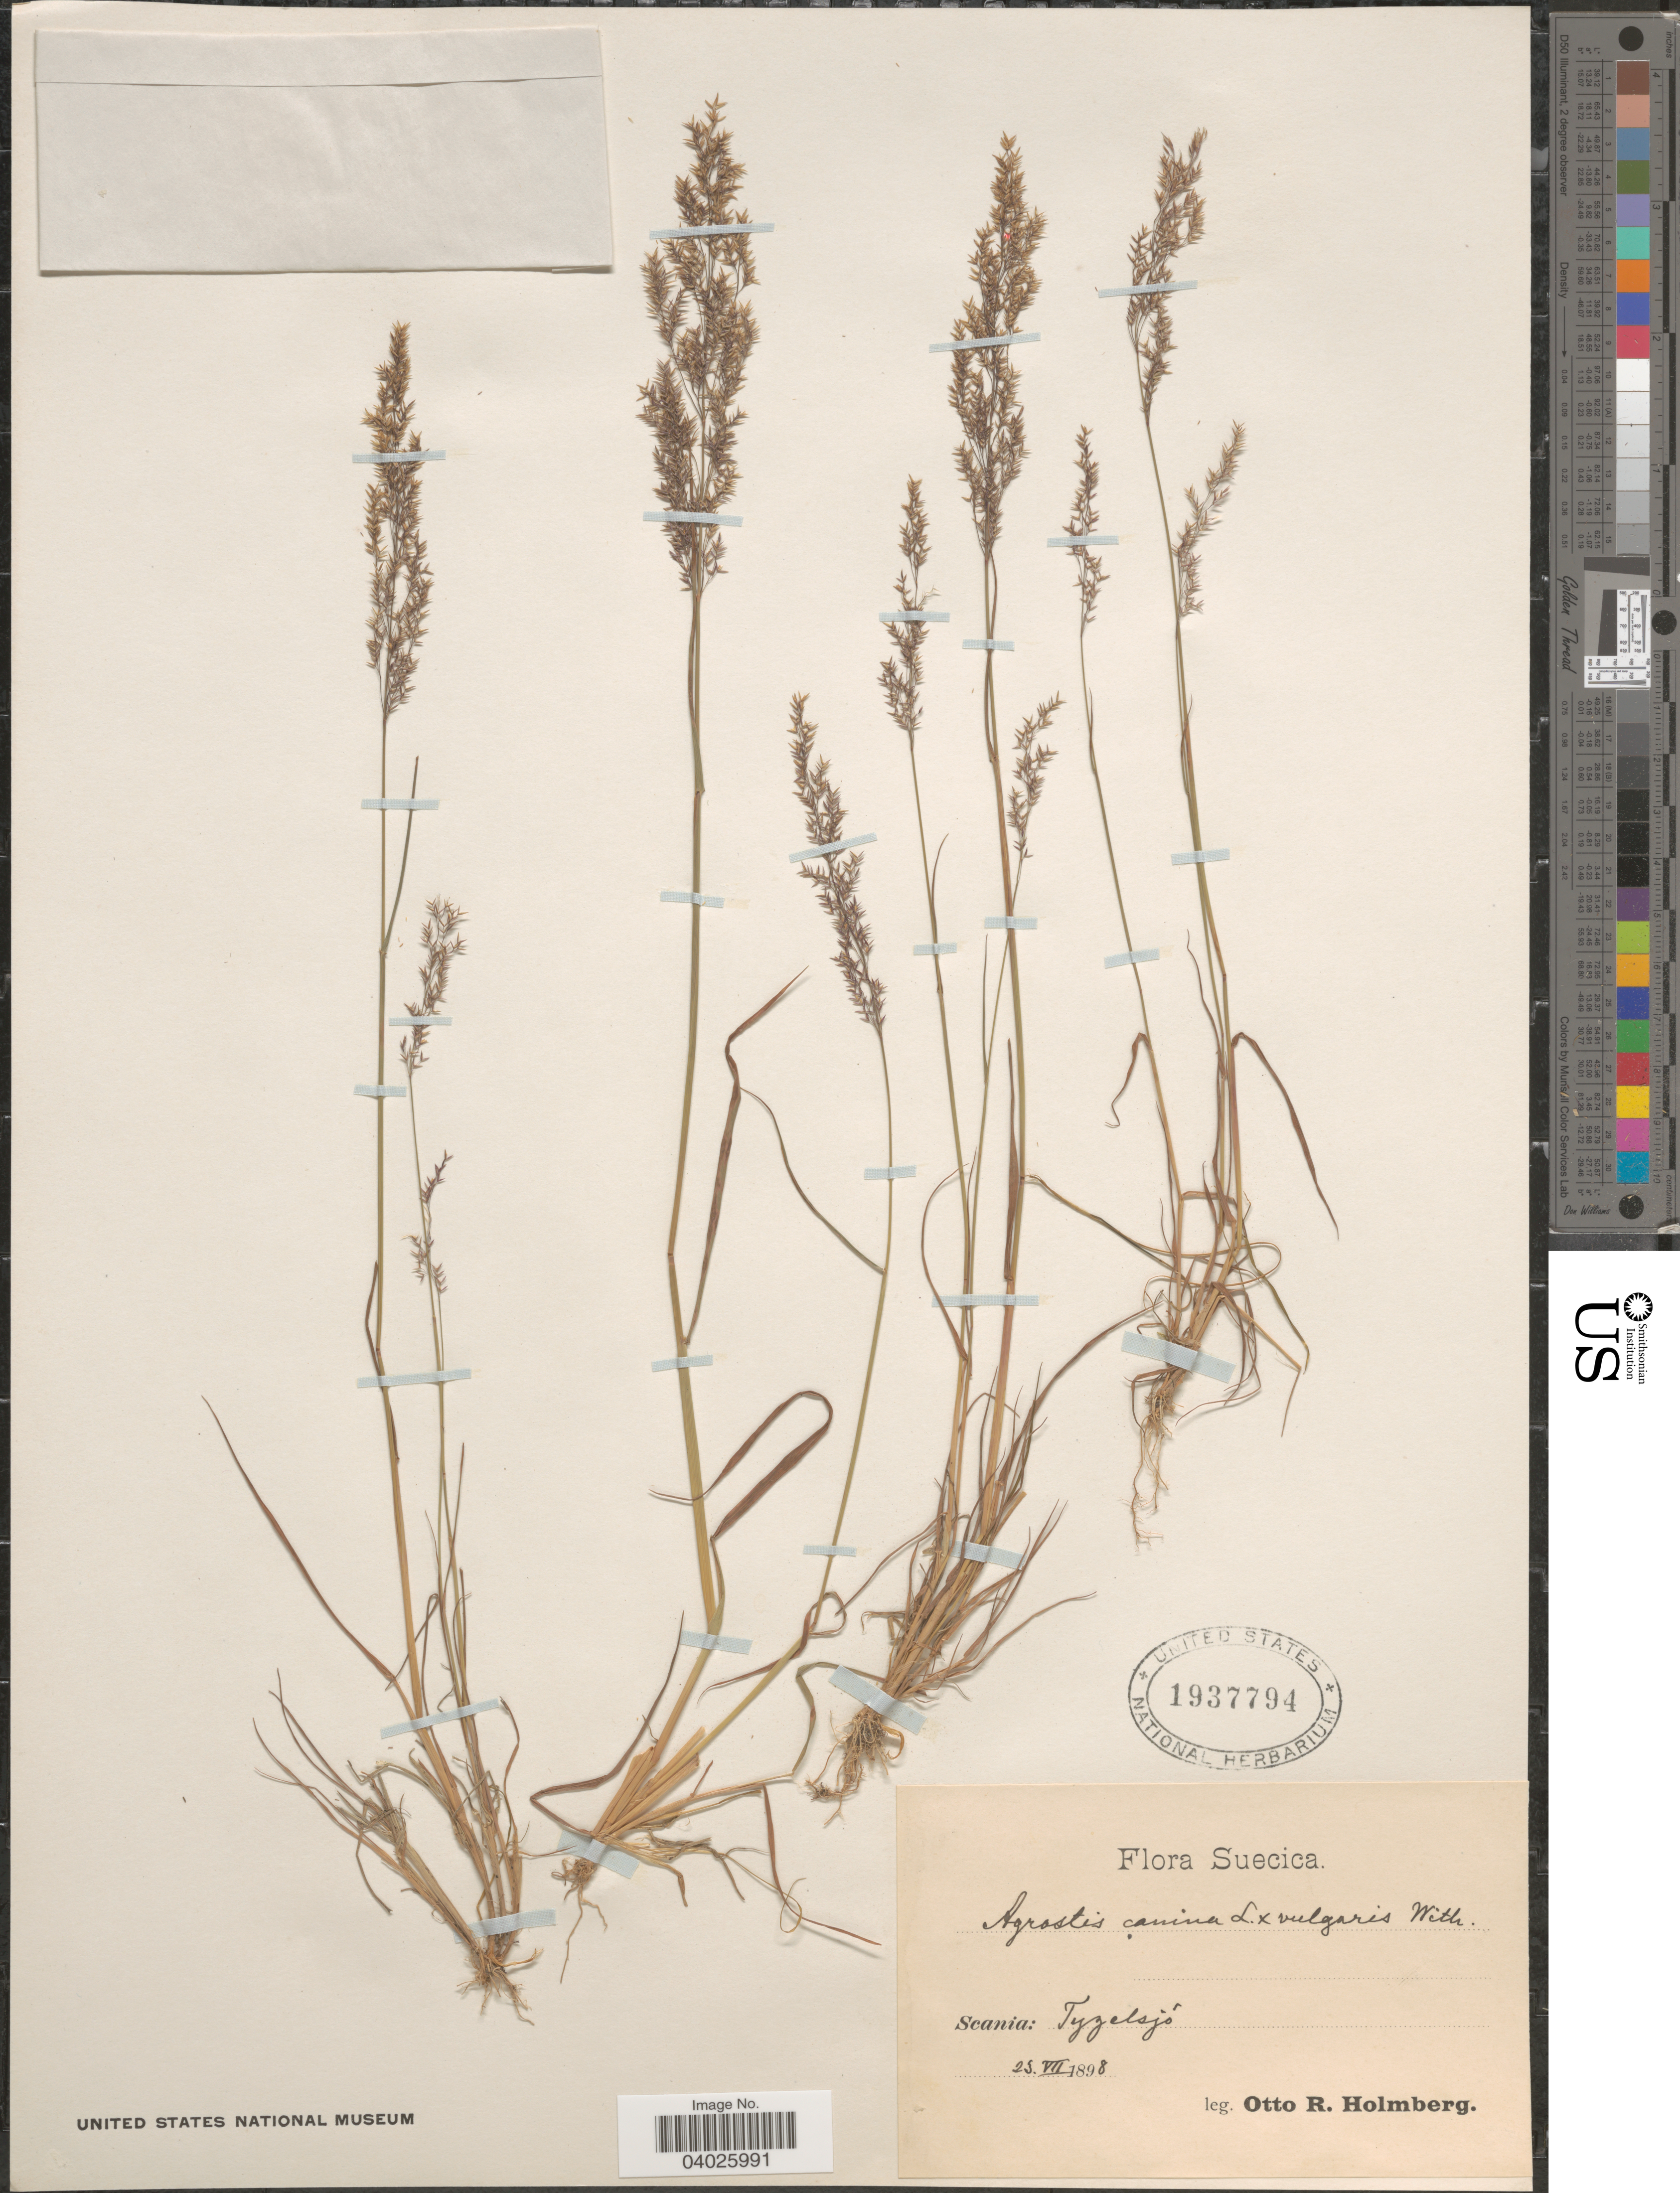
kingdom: Plantae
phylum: Tracheophyta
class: Liliopsida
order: Poales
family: Poaceae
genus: Agrostis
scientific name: Agrostis sp.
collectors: O. Holmberg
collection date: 1898-07-23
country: Sweden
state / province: Skåne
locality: Suecica. Scania: Tygelsjo.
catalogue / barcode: US 1937794